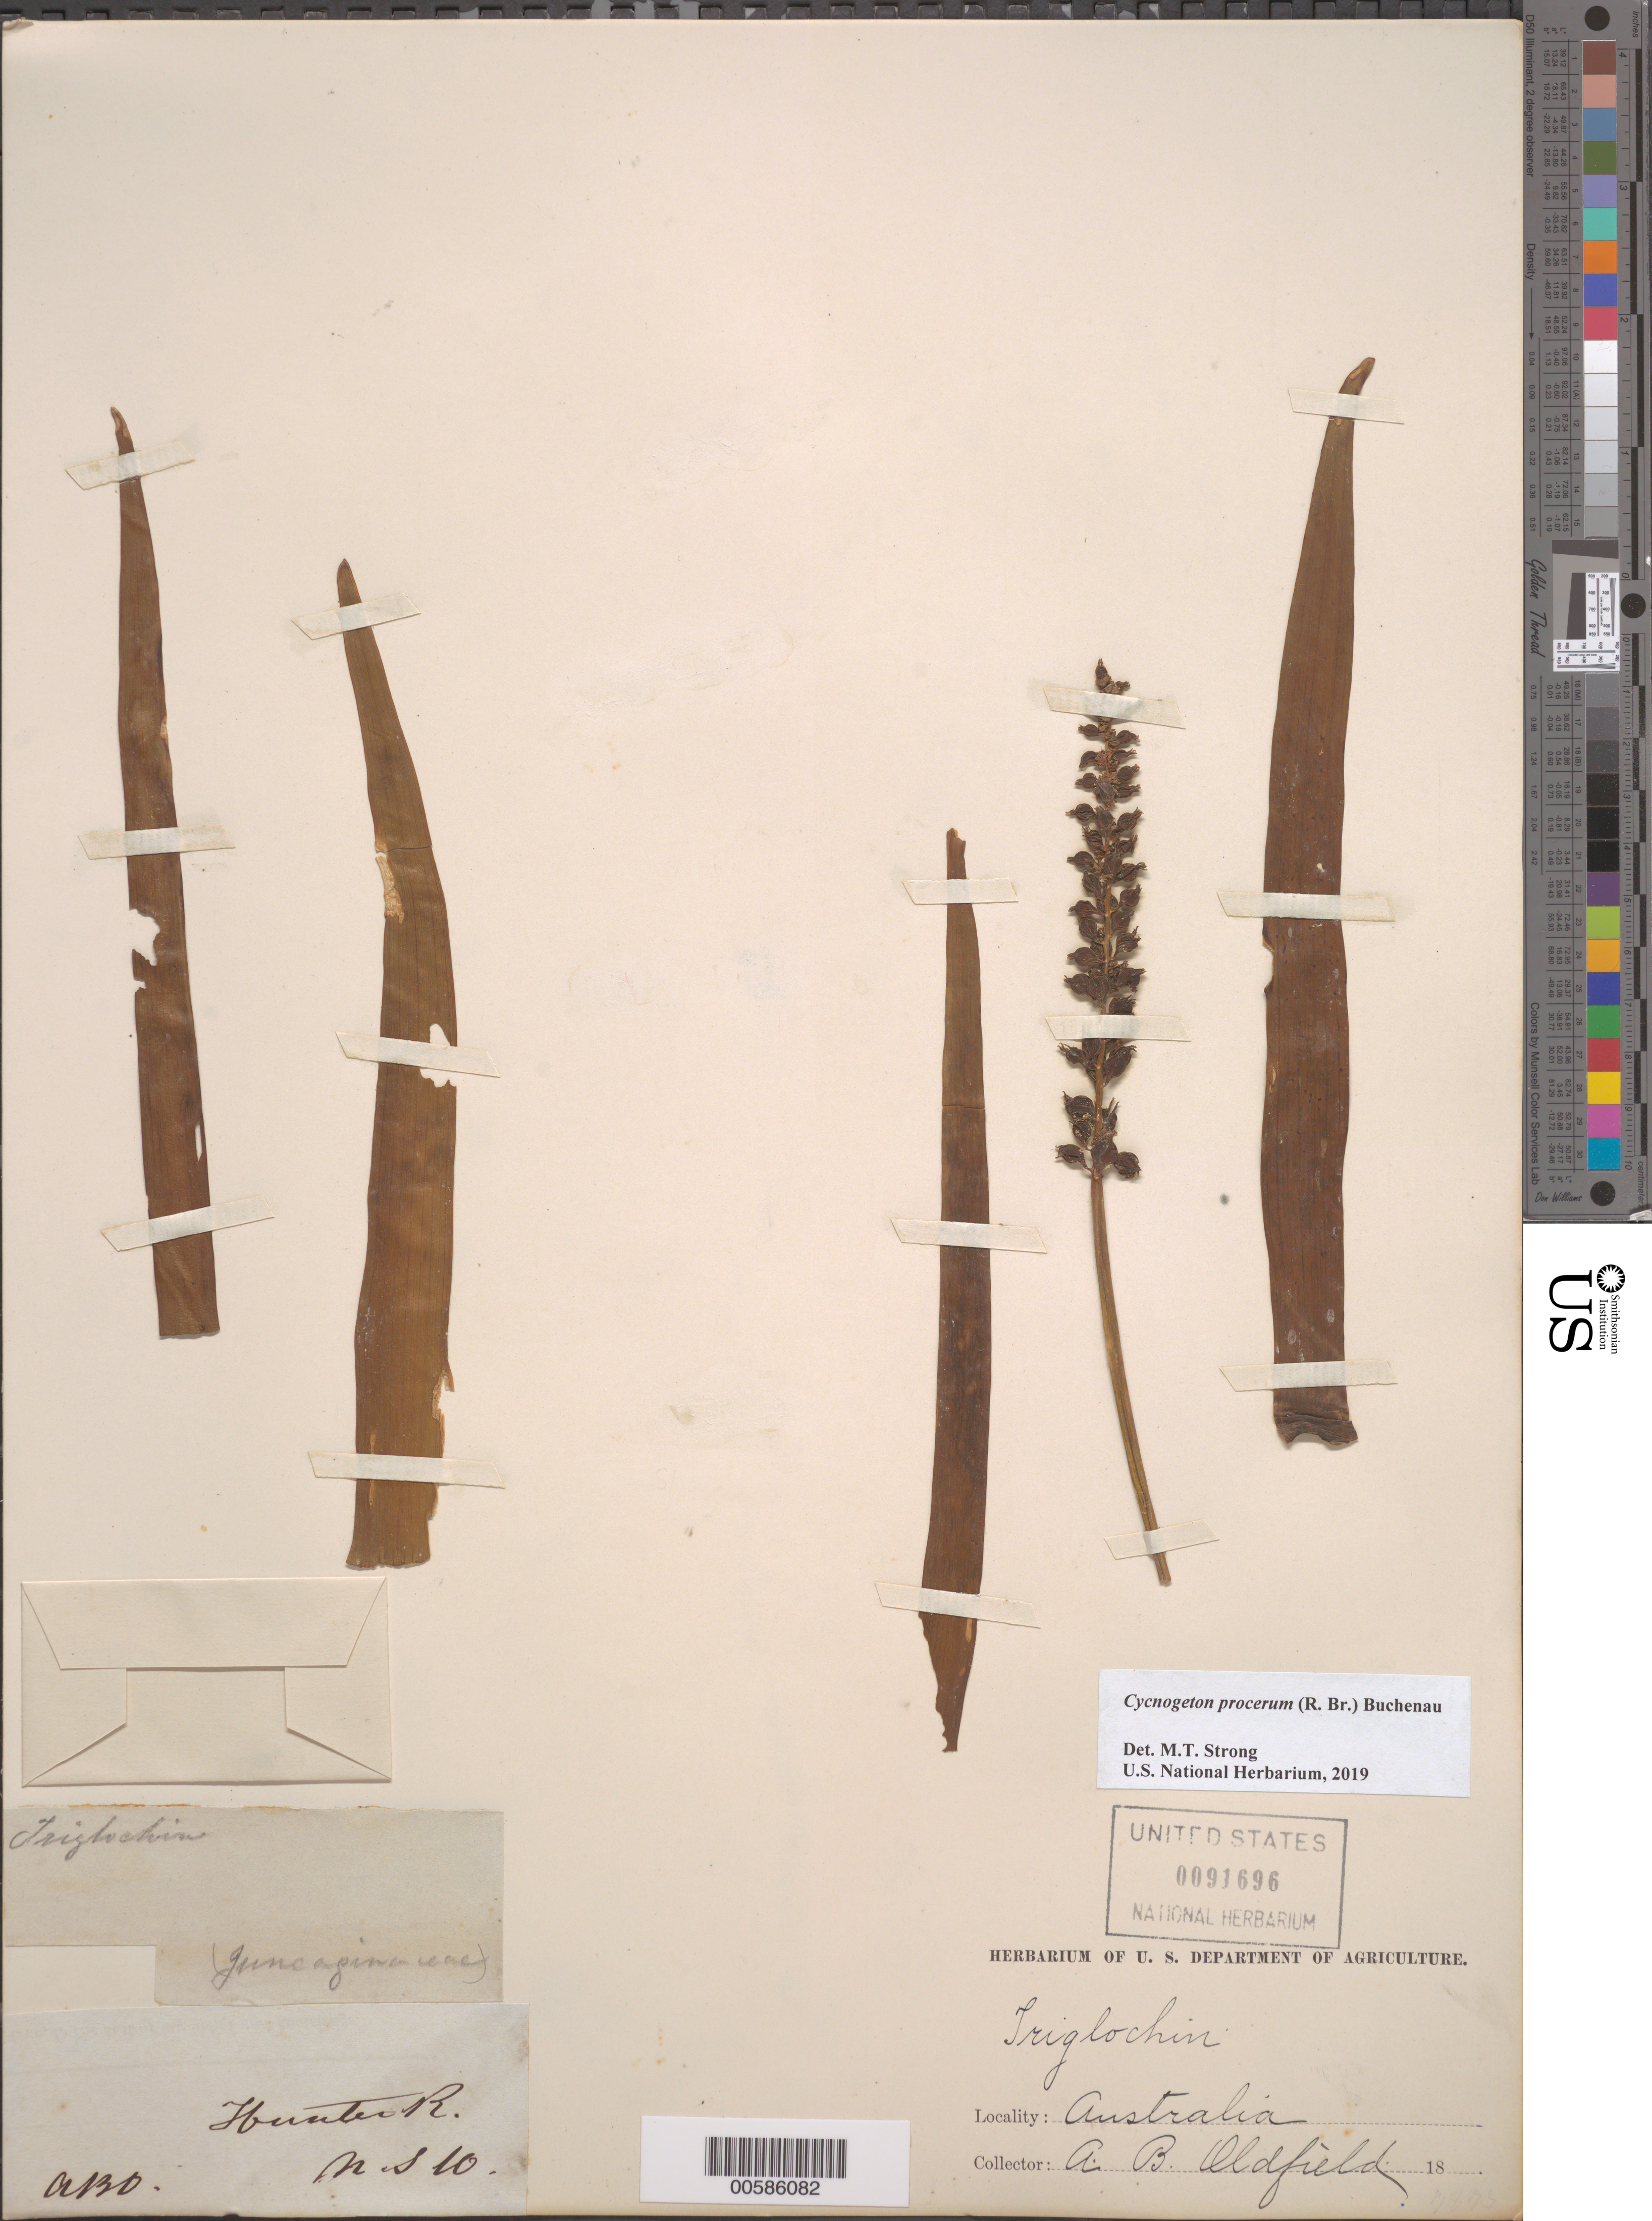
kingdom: Plantae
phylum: Tracheophyta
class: Liliopsida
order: Alismatales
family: Juncaginaceae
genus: Cycnogeton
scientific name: Cycnogeton procerum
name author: (R. Br.) Buchenau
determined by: Strong, Mark T., (BOT), Smithsonian Institution - National Museum of Natural History (UNITED STATES)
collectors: A. Oldfield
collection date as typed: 18--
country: Australia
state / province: New South Wales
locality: Hunter River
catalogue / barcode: US 91696